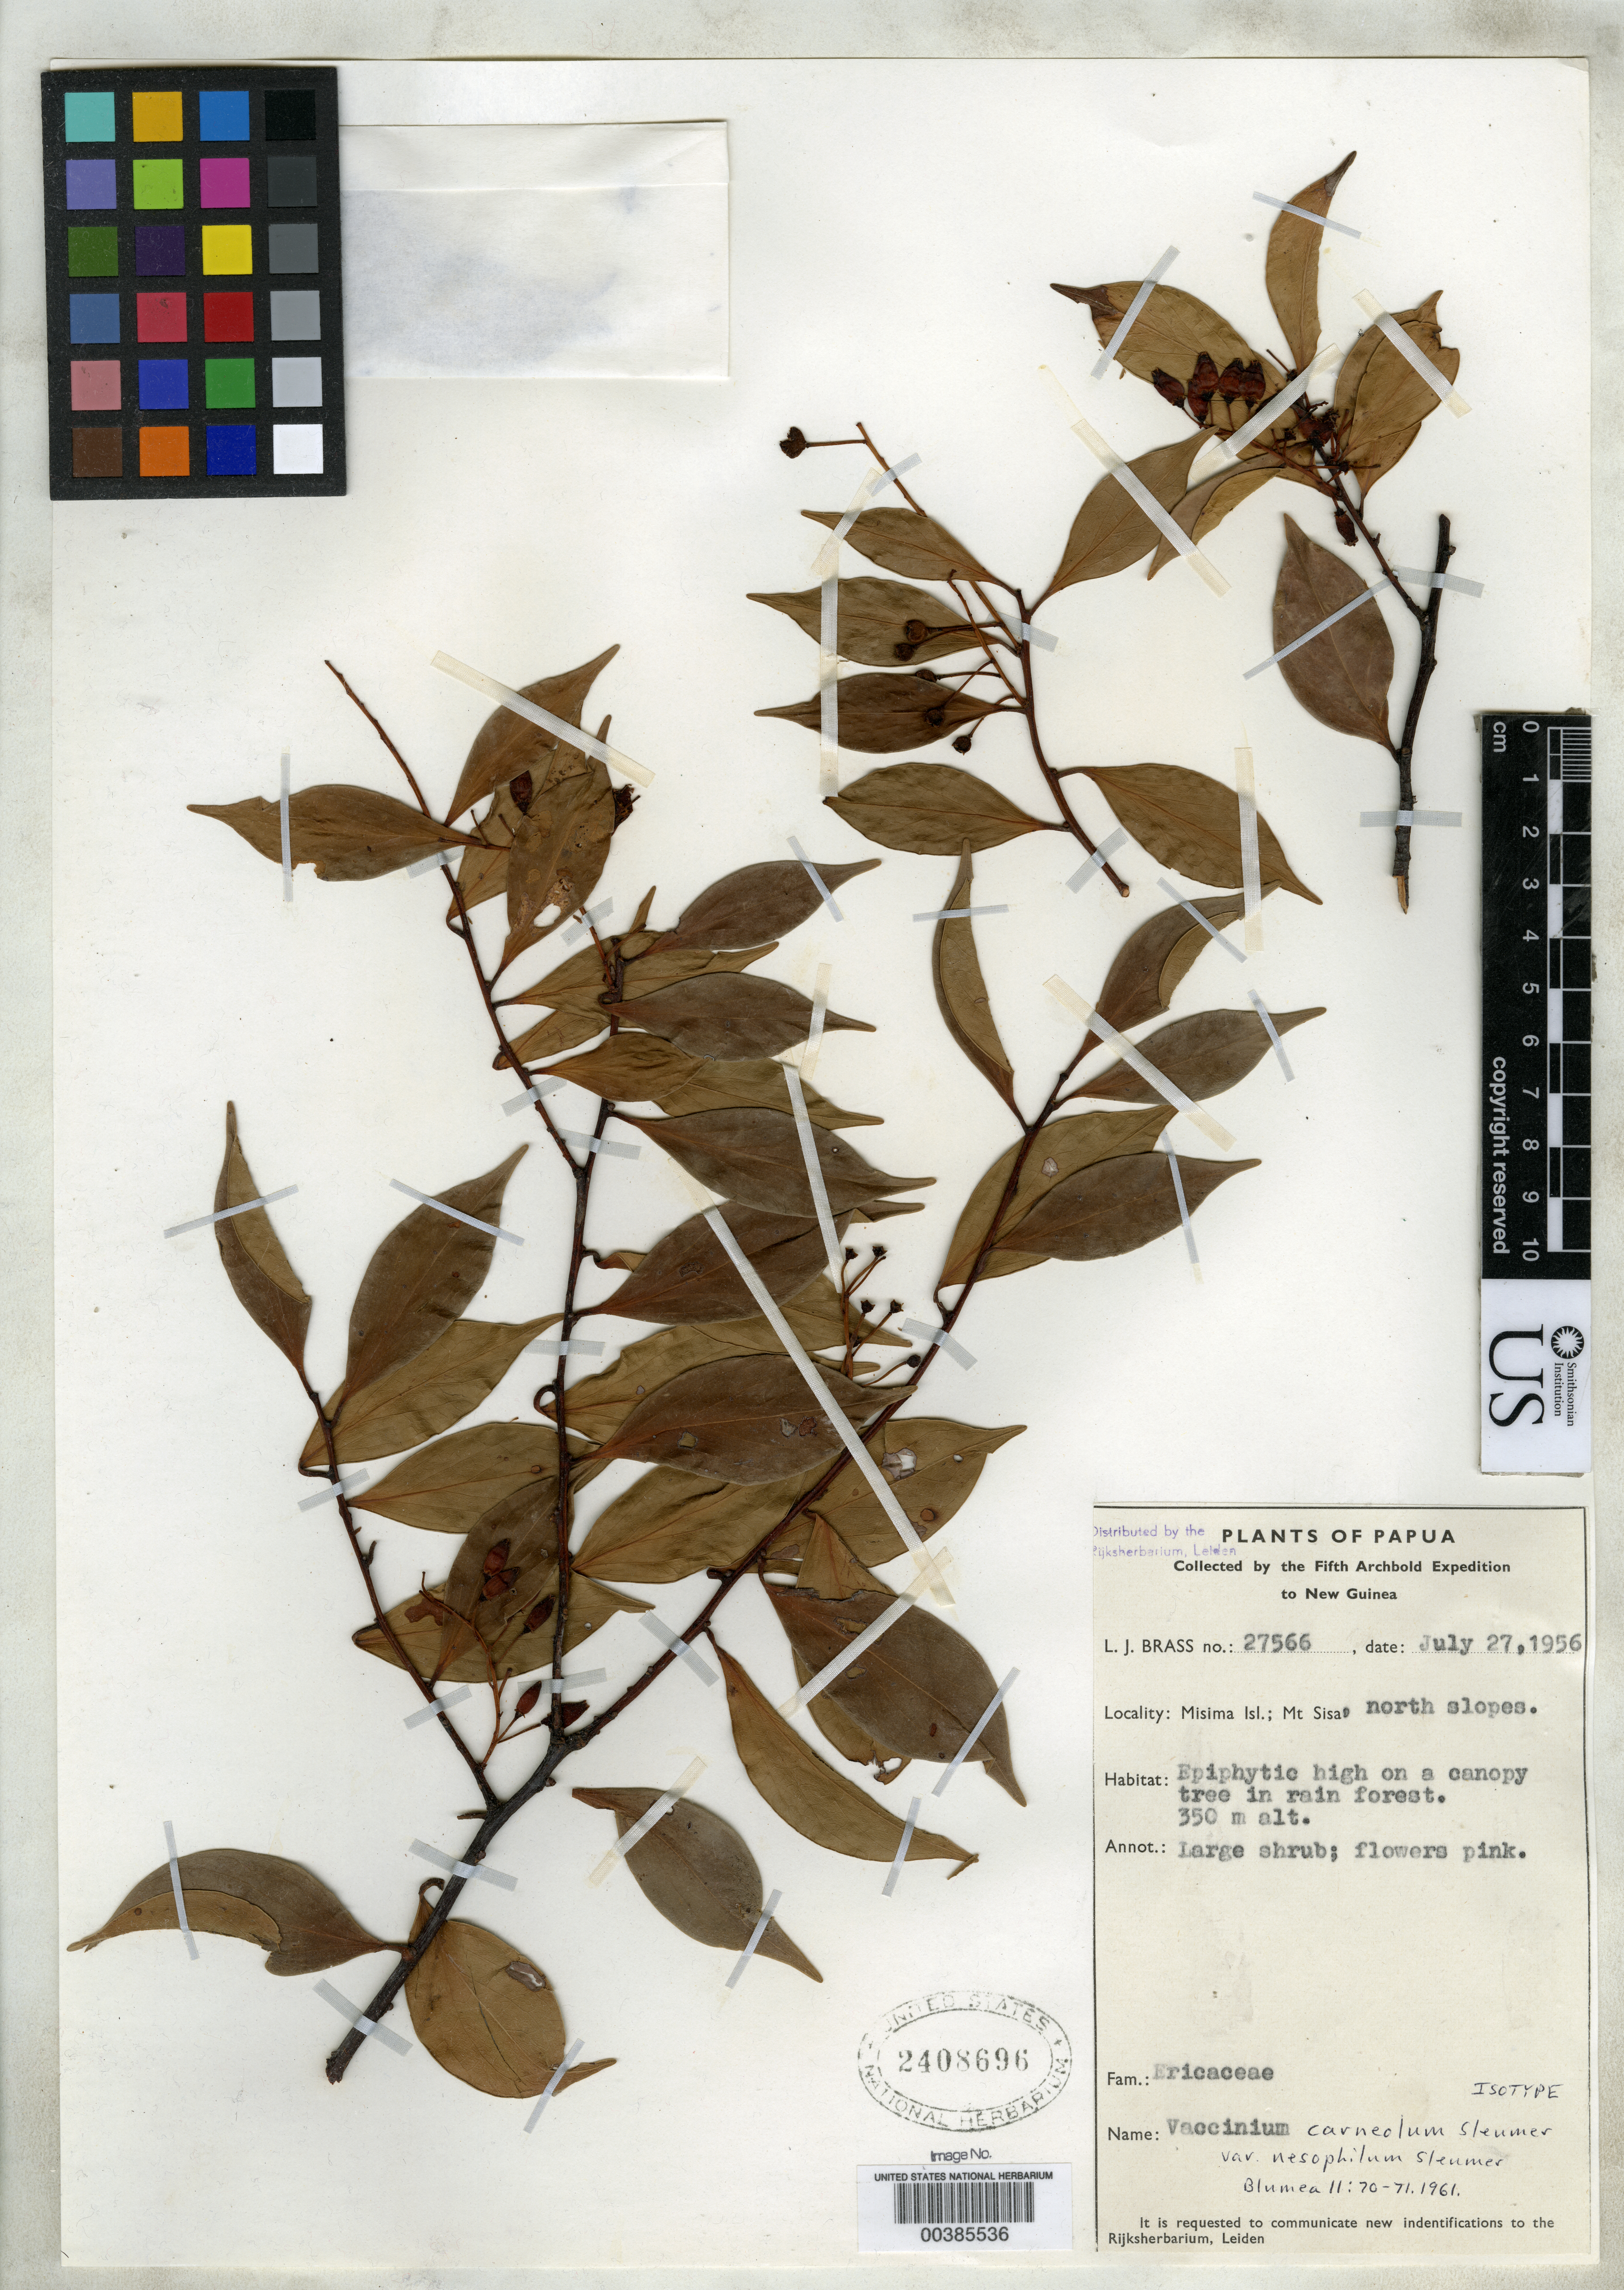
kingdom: Plantae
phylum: Tracheophyta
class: Magnoliopsida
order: Ericales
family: Ericaceae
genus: Vaccinium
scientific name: Vaccinium carneolum var. nesophilum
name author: Sleumer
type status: Isotype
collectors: L. J. Brass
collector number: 27566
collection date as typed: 27 Jul 1956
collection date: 1956-07-27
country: Papua New Guinea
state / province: Milne Bay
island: Misima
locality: Mount Sisa, N slopes. [Louisade Arch.]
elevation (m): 350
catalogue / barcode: US 2408696